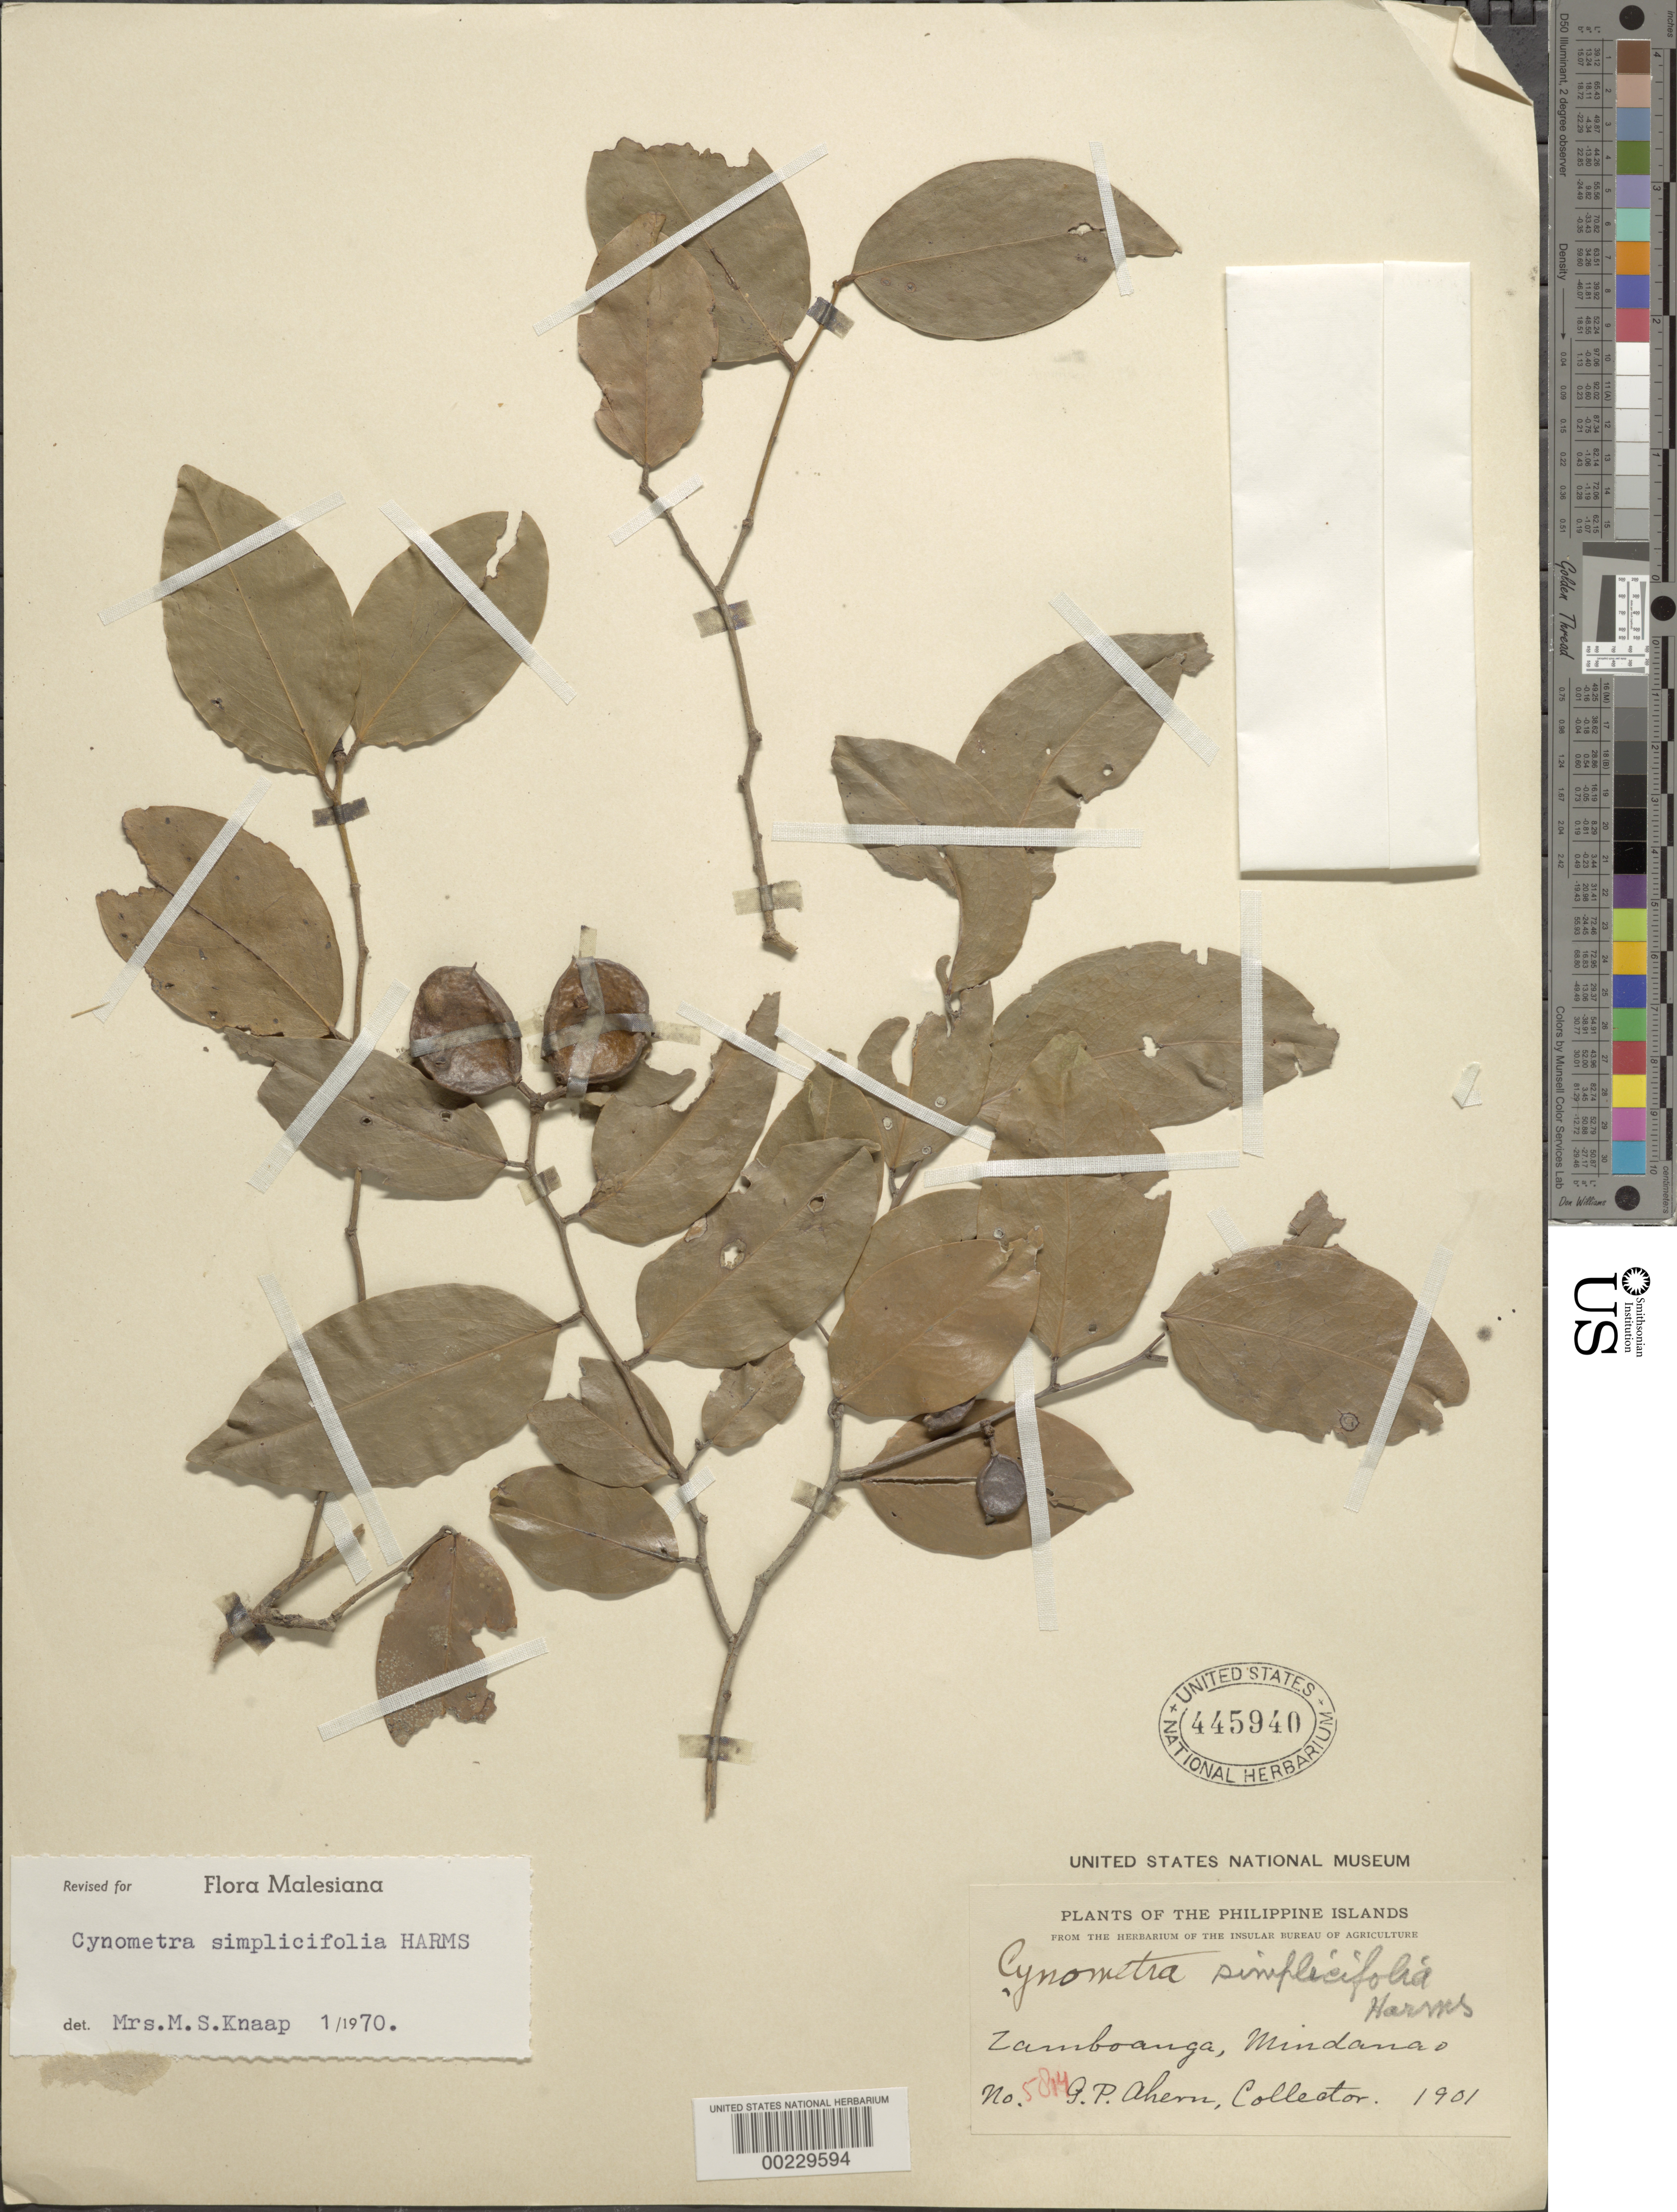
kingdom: Plantae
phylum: Tracheophyta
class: Magnoliopsida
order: Fabales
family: Fabaceae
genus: Cynometra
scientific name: Cynometra simplicifolia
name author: Harms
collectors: G. Ahern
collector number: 5814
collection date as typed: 1901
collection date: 1901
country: Philippines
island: Mindanao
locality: Zamboanga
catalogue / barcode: US 445940